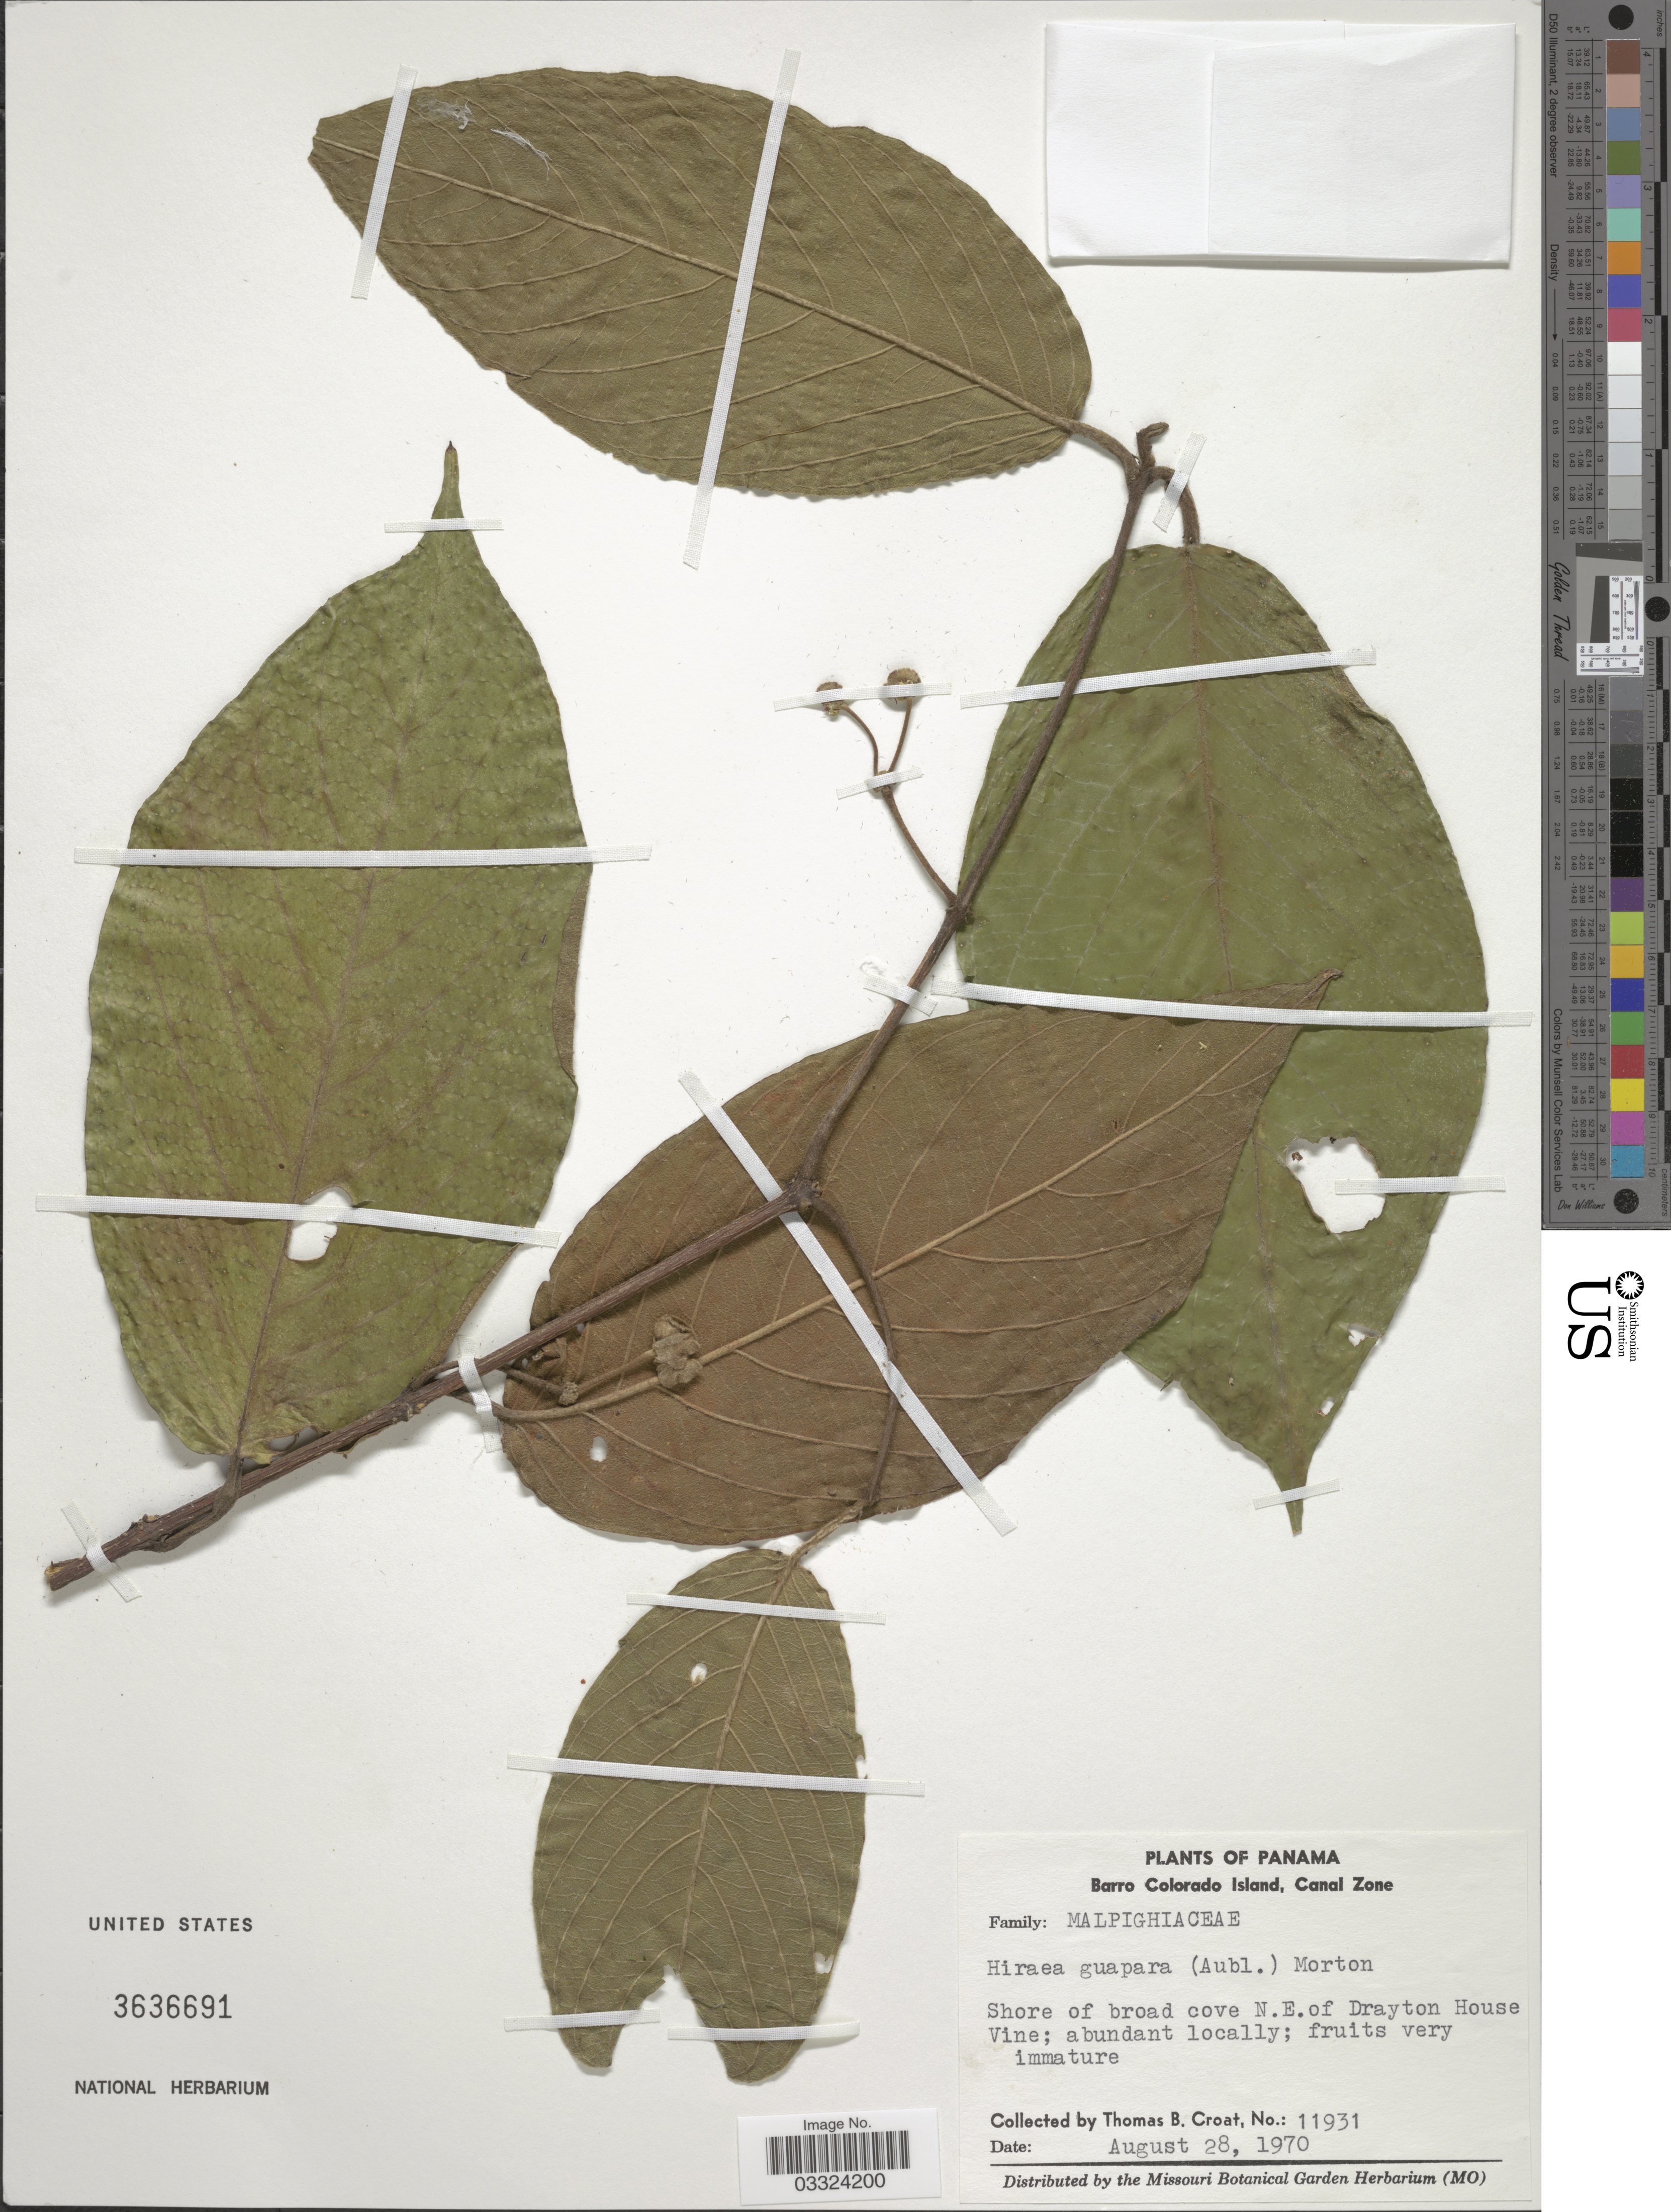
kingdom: Plantae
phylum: Tracheophyta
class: Magnoliopsida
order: Malpighiales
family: Malpighiaceae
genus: Hiraea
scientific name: Hiraea smilacina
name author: Standl.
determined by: Anderson, C.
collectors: T. B. Croat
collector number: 11931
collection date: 1970-08-28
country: Panama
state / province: Panamá Oeste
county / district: Canal Zone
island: Barro Colorado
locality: Barro Colorado Island, Canal Zone. Shore of broad cove N.E. of Drayton House Vine.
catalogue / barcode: US 3636691